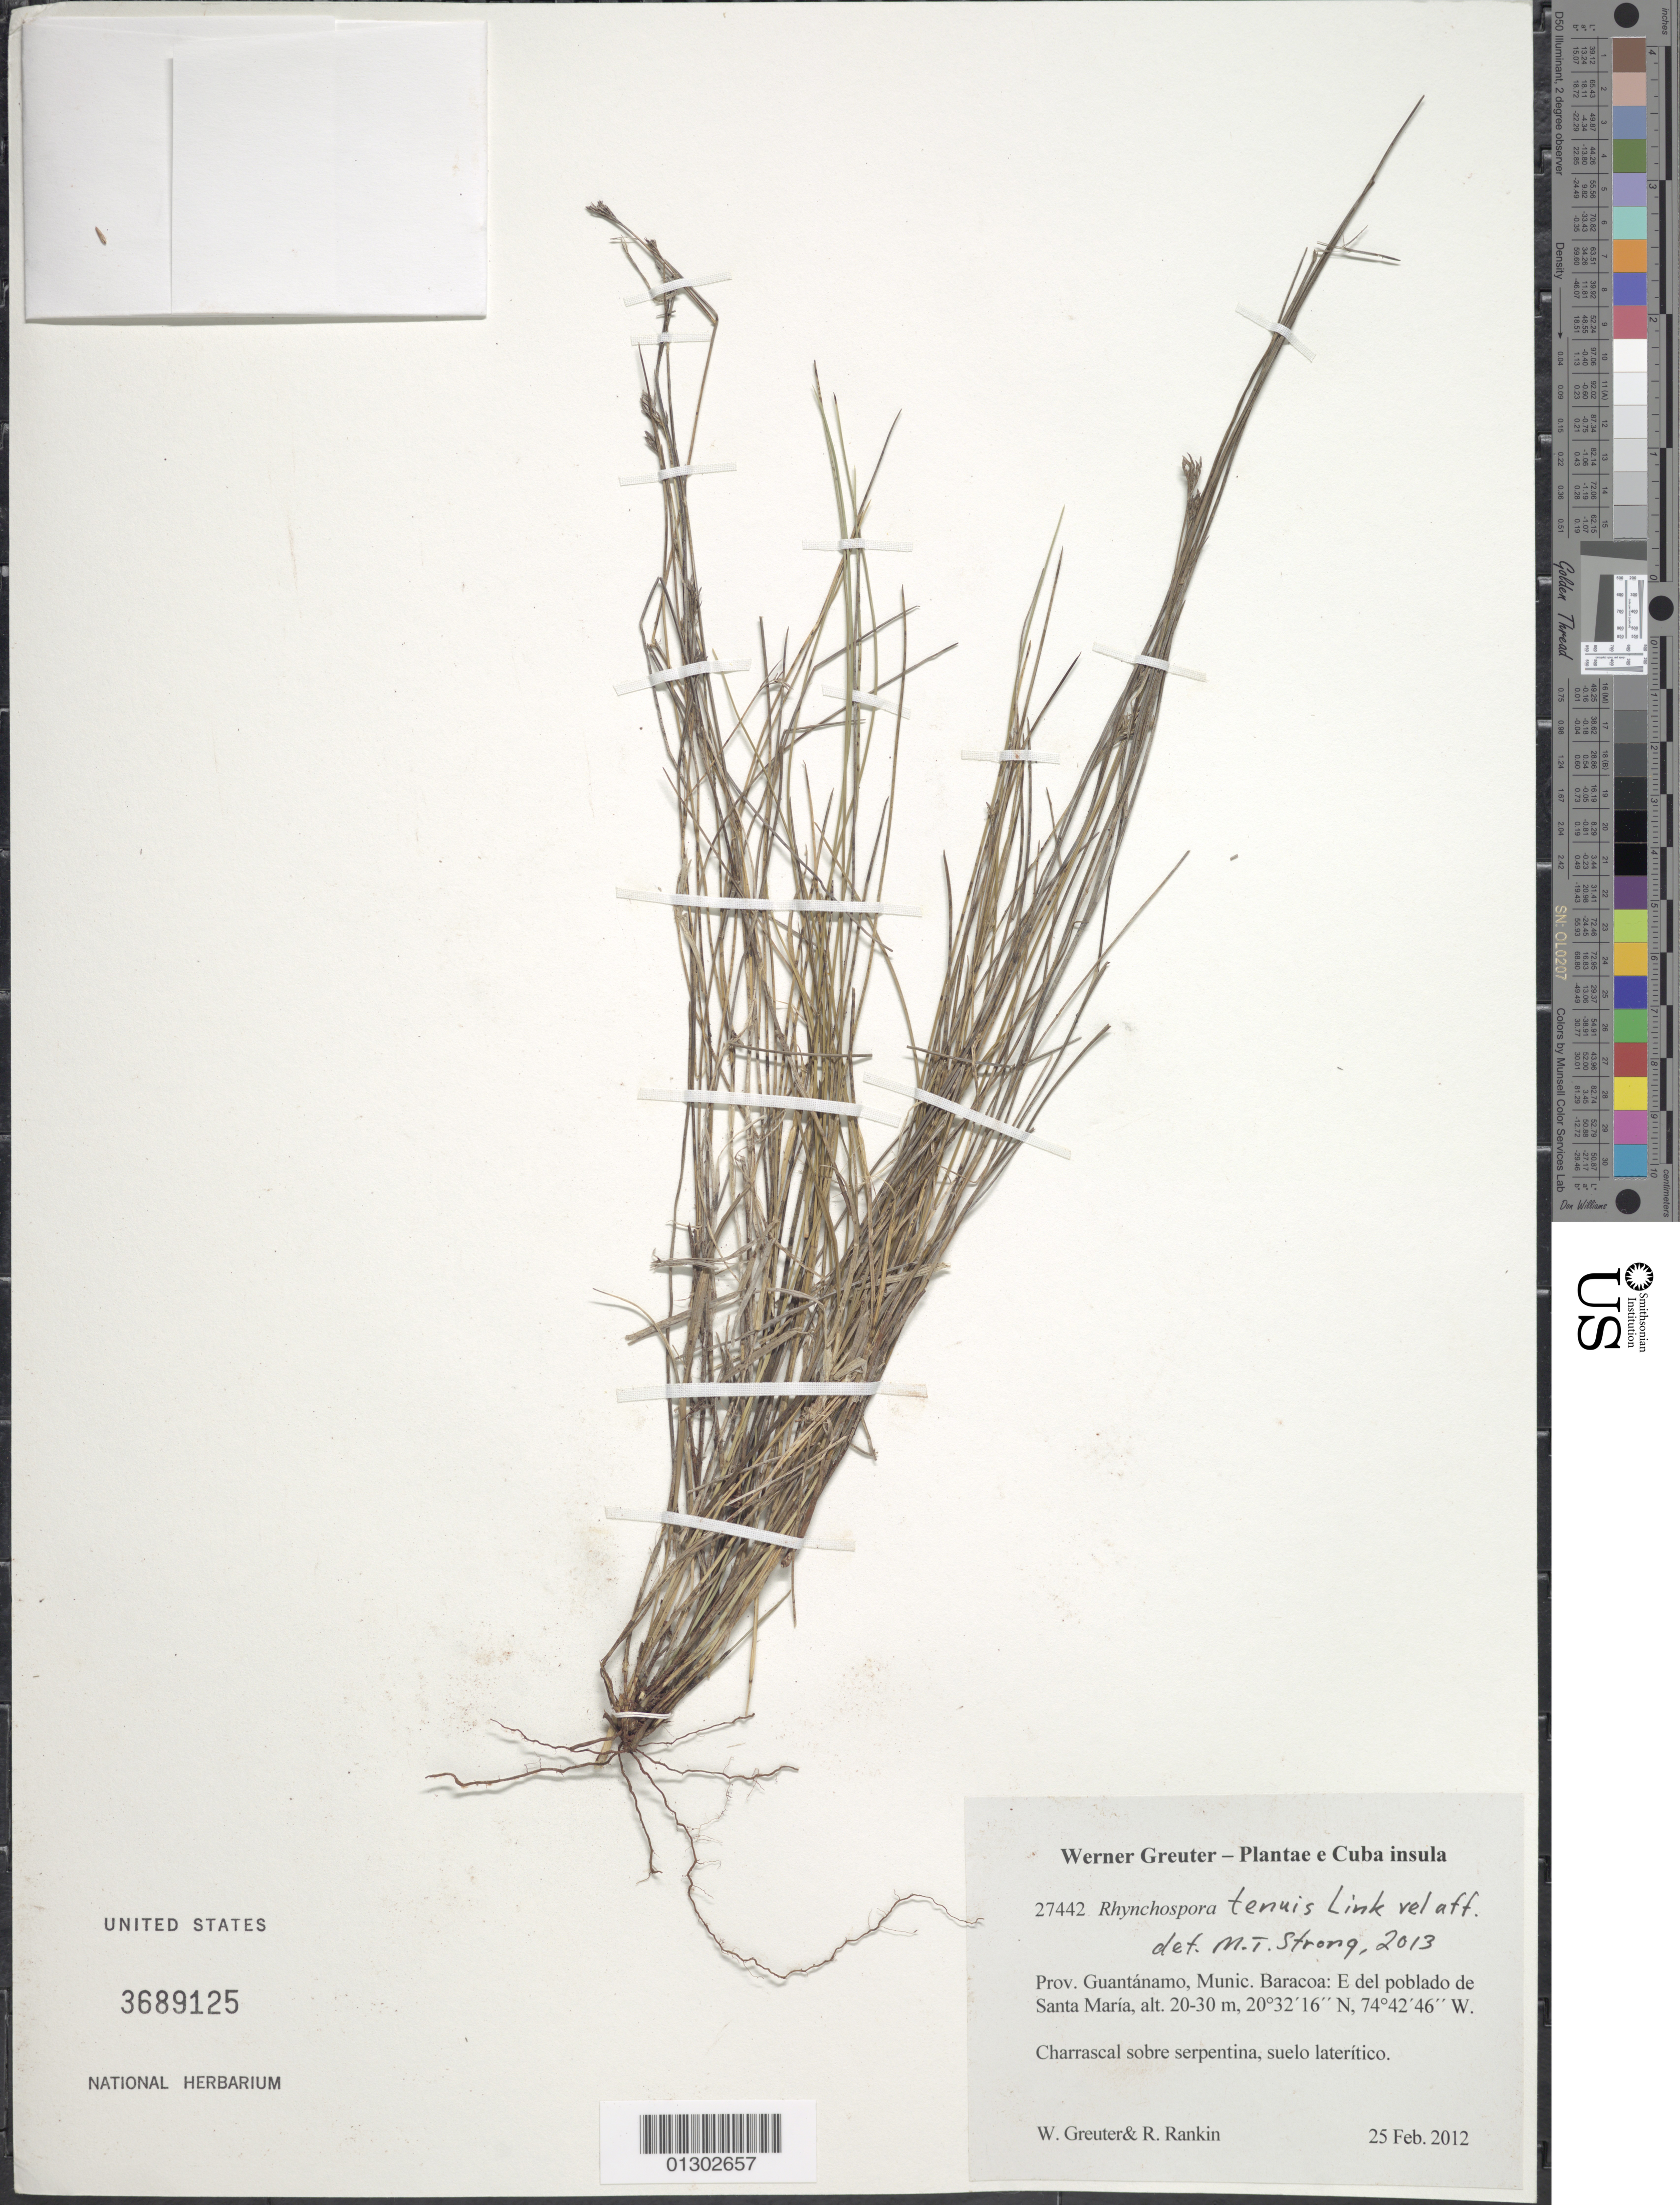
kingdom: Plantae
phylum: Tracheophyta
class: Liliopsida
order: Poales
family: Cyperaceae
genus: Rhynchospora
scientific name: Rhynchospora tenuis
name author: Link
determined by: Strong, M. T., (US), Smithsonian Institution - National Museum of Natural History (UNITED STATES)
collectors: W. R. Greuter & R. Rankin Rodriguez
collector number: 27442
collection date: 2012-02-25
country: Cuba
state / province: Guantanamo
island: Cuba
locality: Munic. Baracoa; E del poblado de Santa María.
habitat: Charrascal sobre serpentina, suelo laterítico.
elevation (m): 20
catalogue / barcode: US 3689125